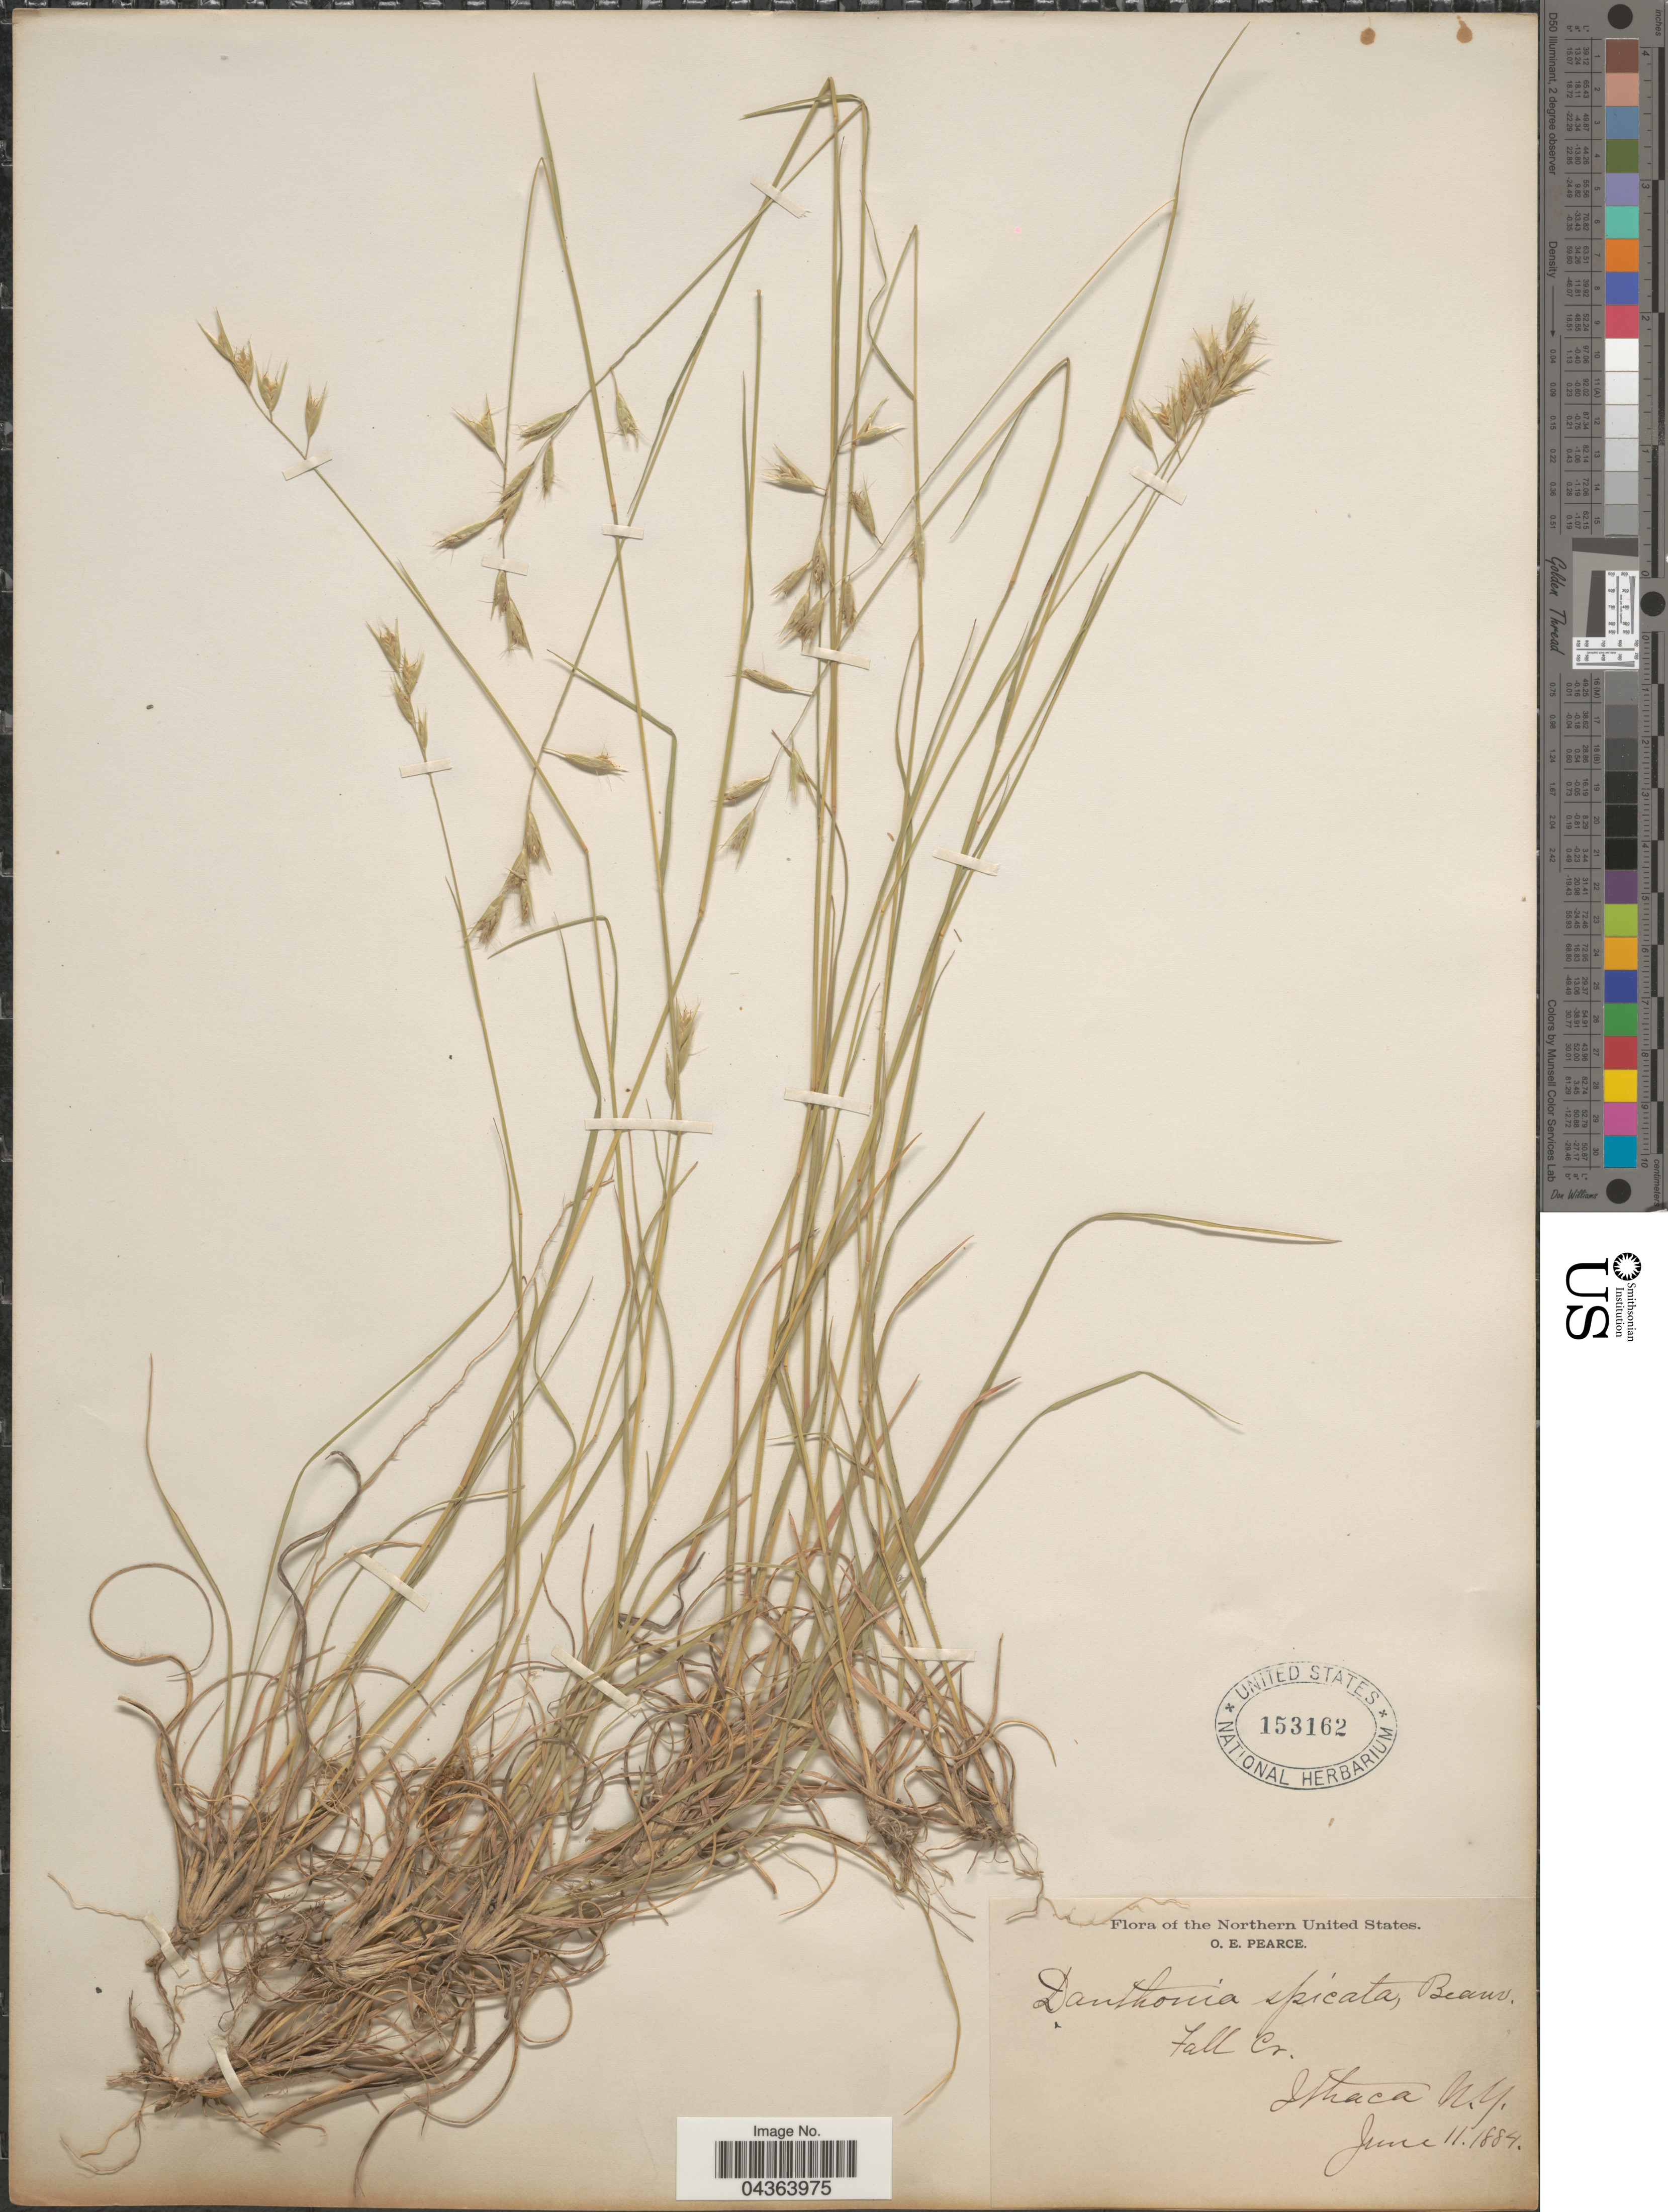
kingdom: Plantae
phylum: Tracheophyta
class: Liliopsida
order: Poales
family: Poaceae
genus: Danthonia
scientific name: Danthonia spicata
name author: (L.) P. Beauv. ex Roem. & Schult.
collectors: O. E. Pearce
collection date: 1884-06-11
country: United States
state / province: New York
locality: Northern United States. Fall Cr. Ithaca.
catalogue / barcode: US 153162